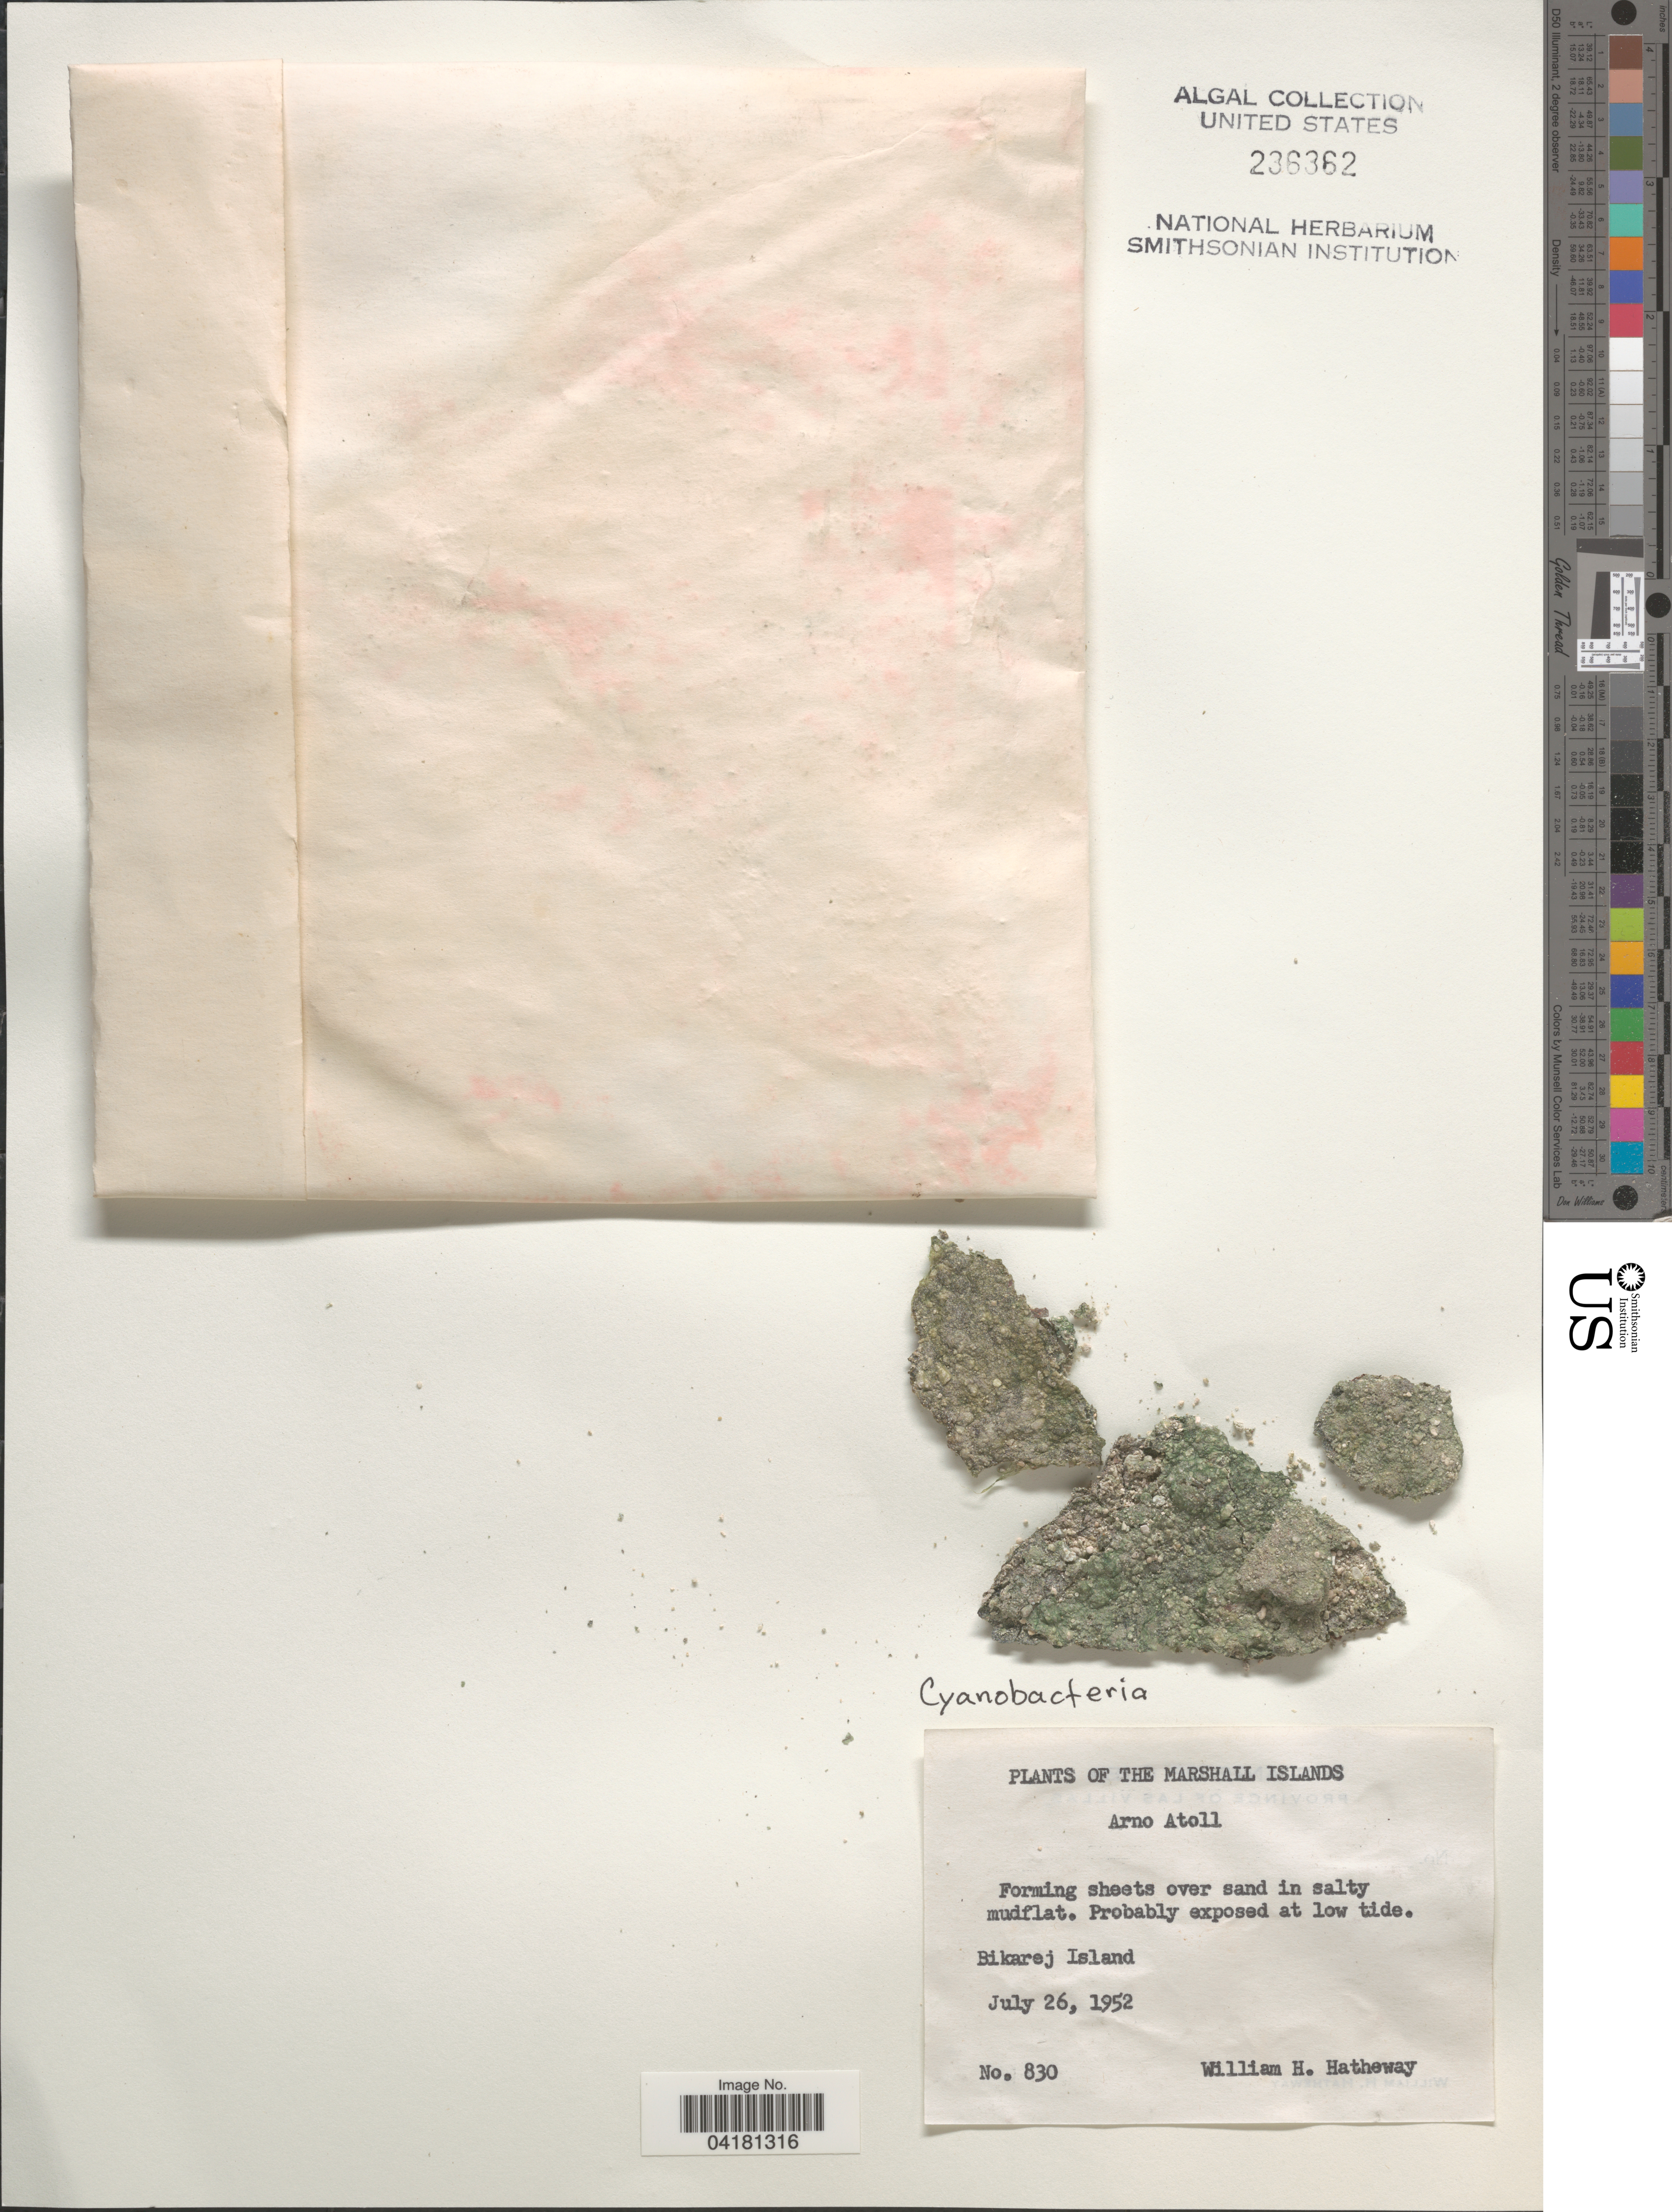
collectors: W. H. Hatheway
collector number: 830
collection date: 1952-07-26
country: Marshall Islands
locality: Arno Atoll. Bikarej Island.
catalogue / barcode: US 236362